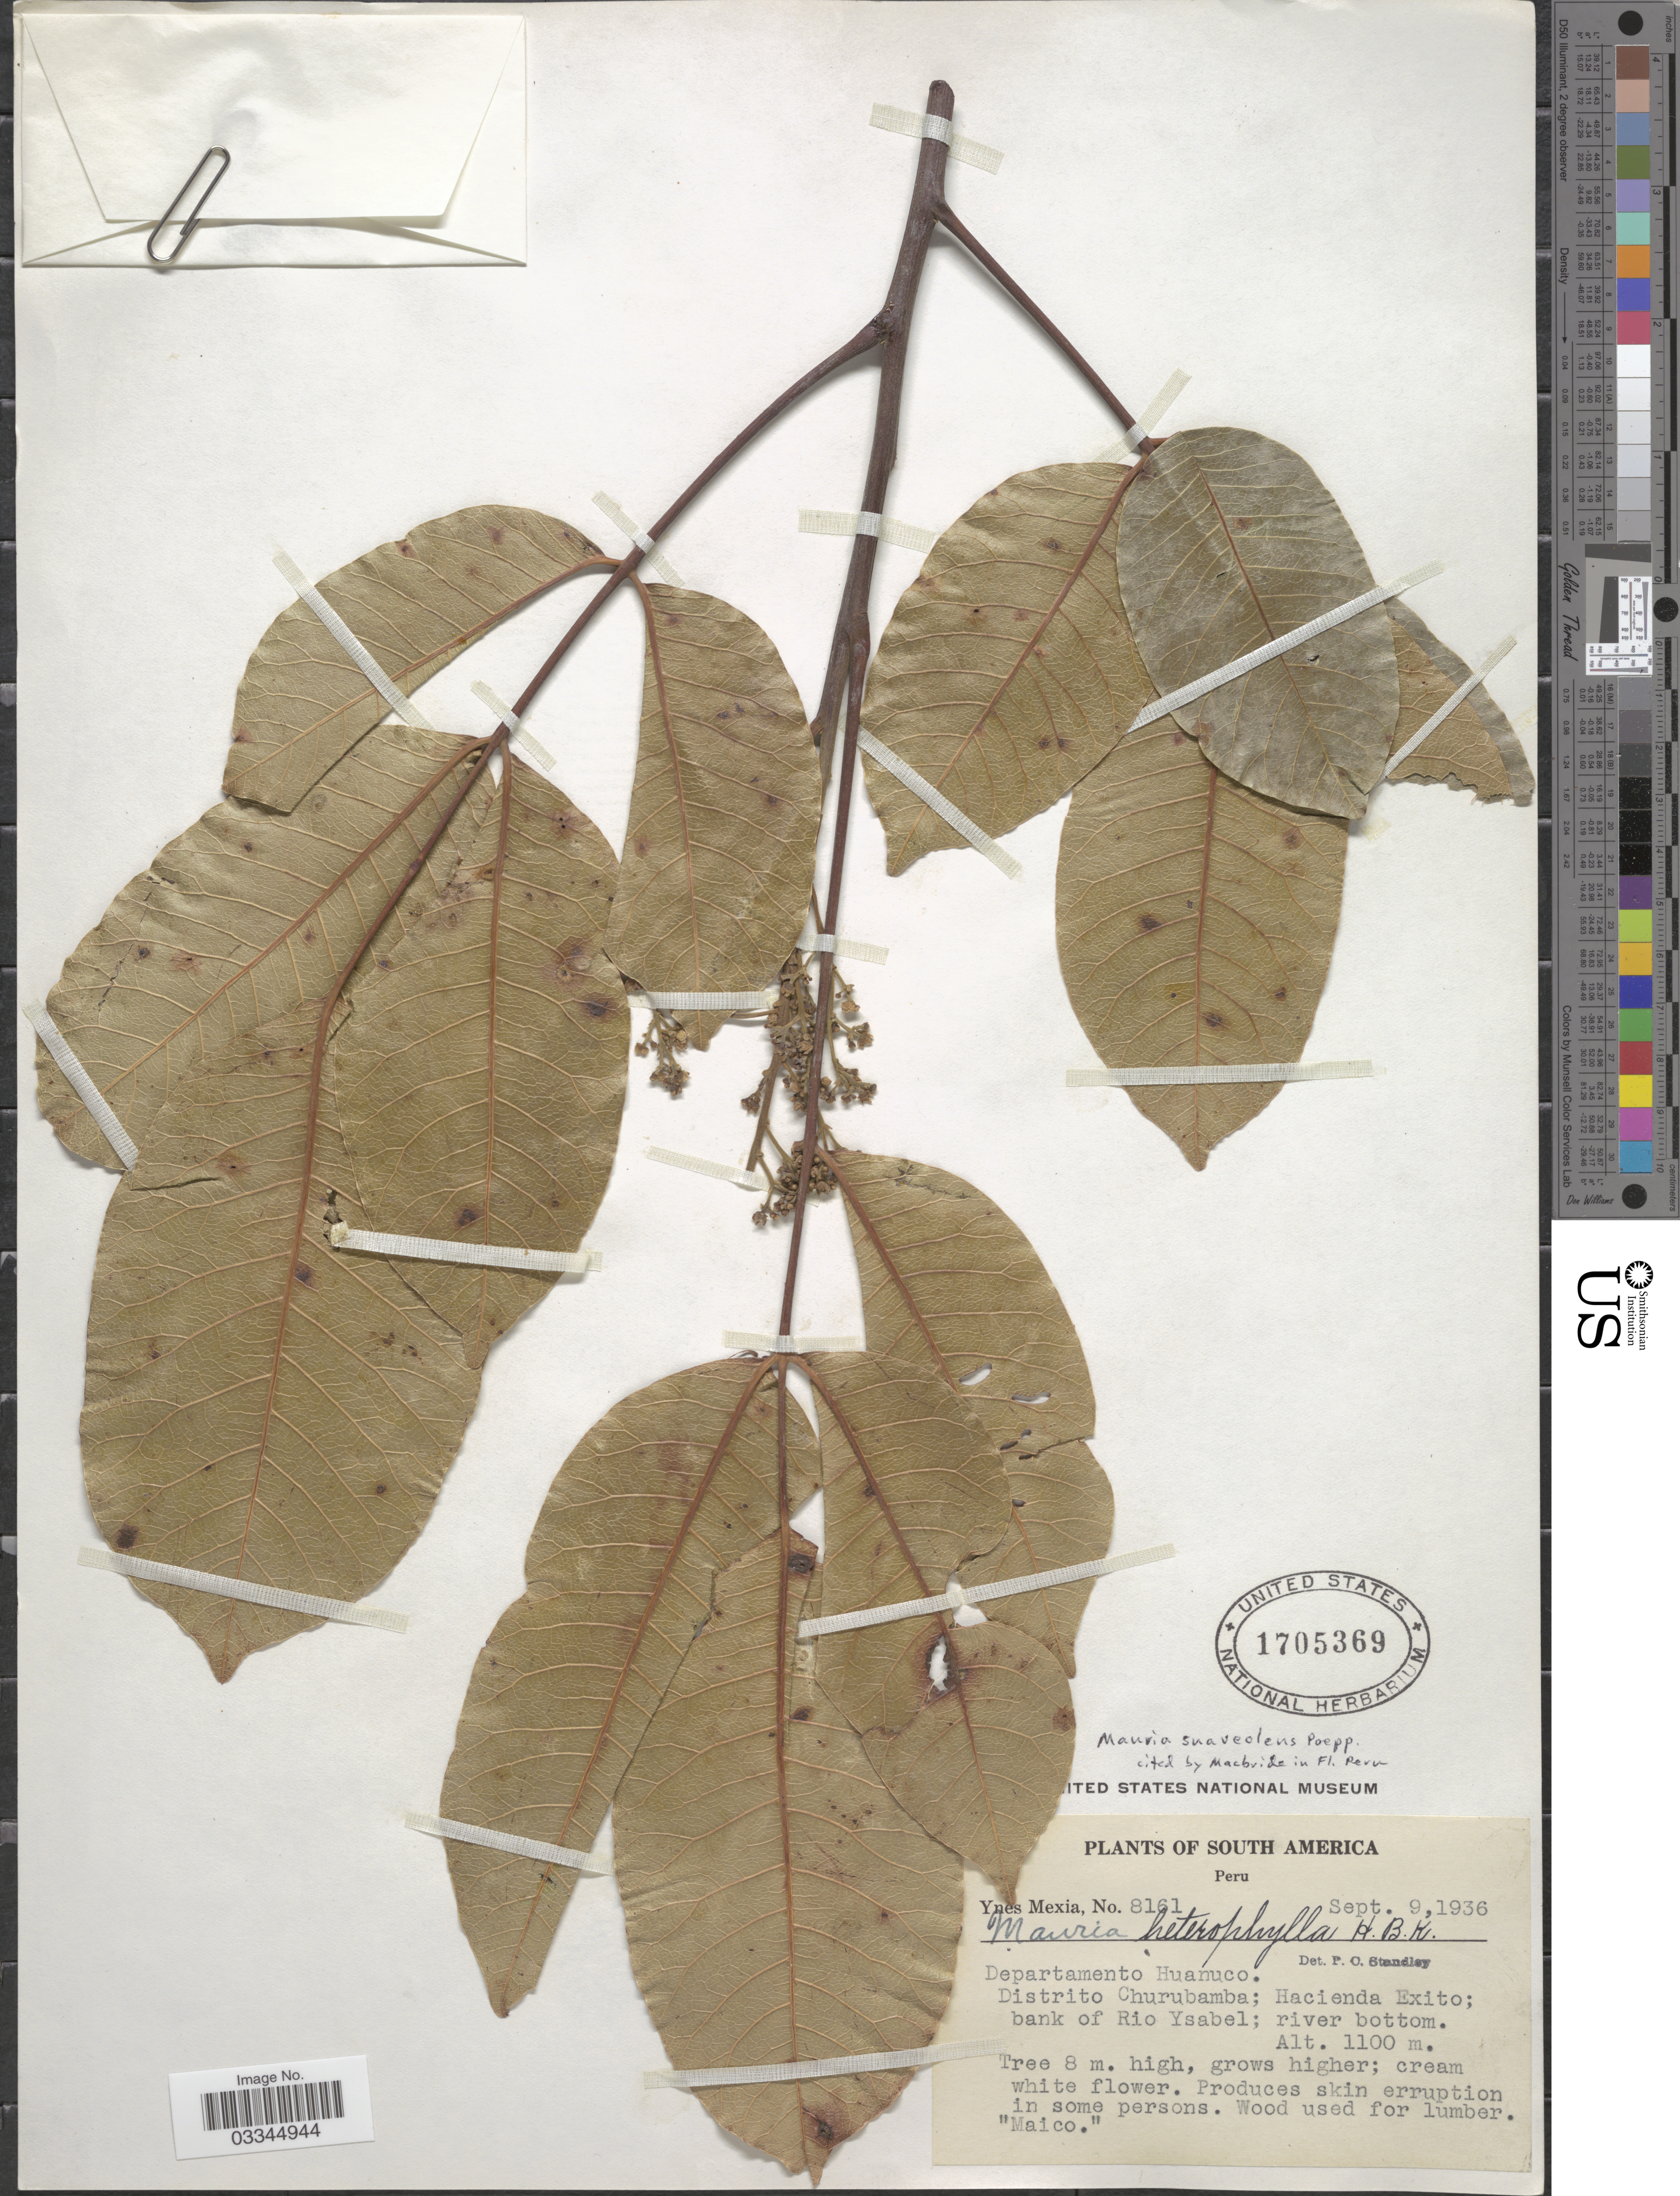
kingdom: Plantae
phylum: Tracheophyta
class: Magnoliopsida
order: Sapindales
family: Anacardiaceae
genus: Mauria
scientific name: Mauria suaveolens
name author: Poepp.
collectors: Y. Mexia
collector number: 8161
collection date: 1936-09-09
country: Peru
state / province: Huánuco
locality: Departamento Huanuco. Distrito Churubamba; Hacienda Exito; bank of Rio Ysabel.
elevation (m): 1100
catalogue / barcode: US 1705369